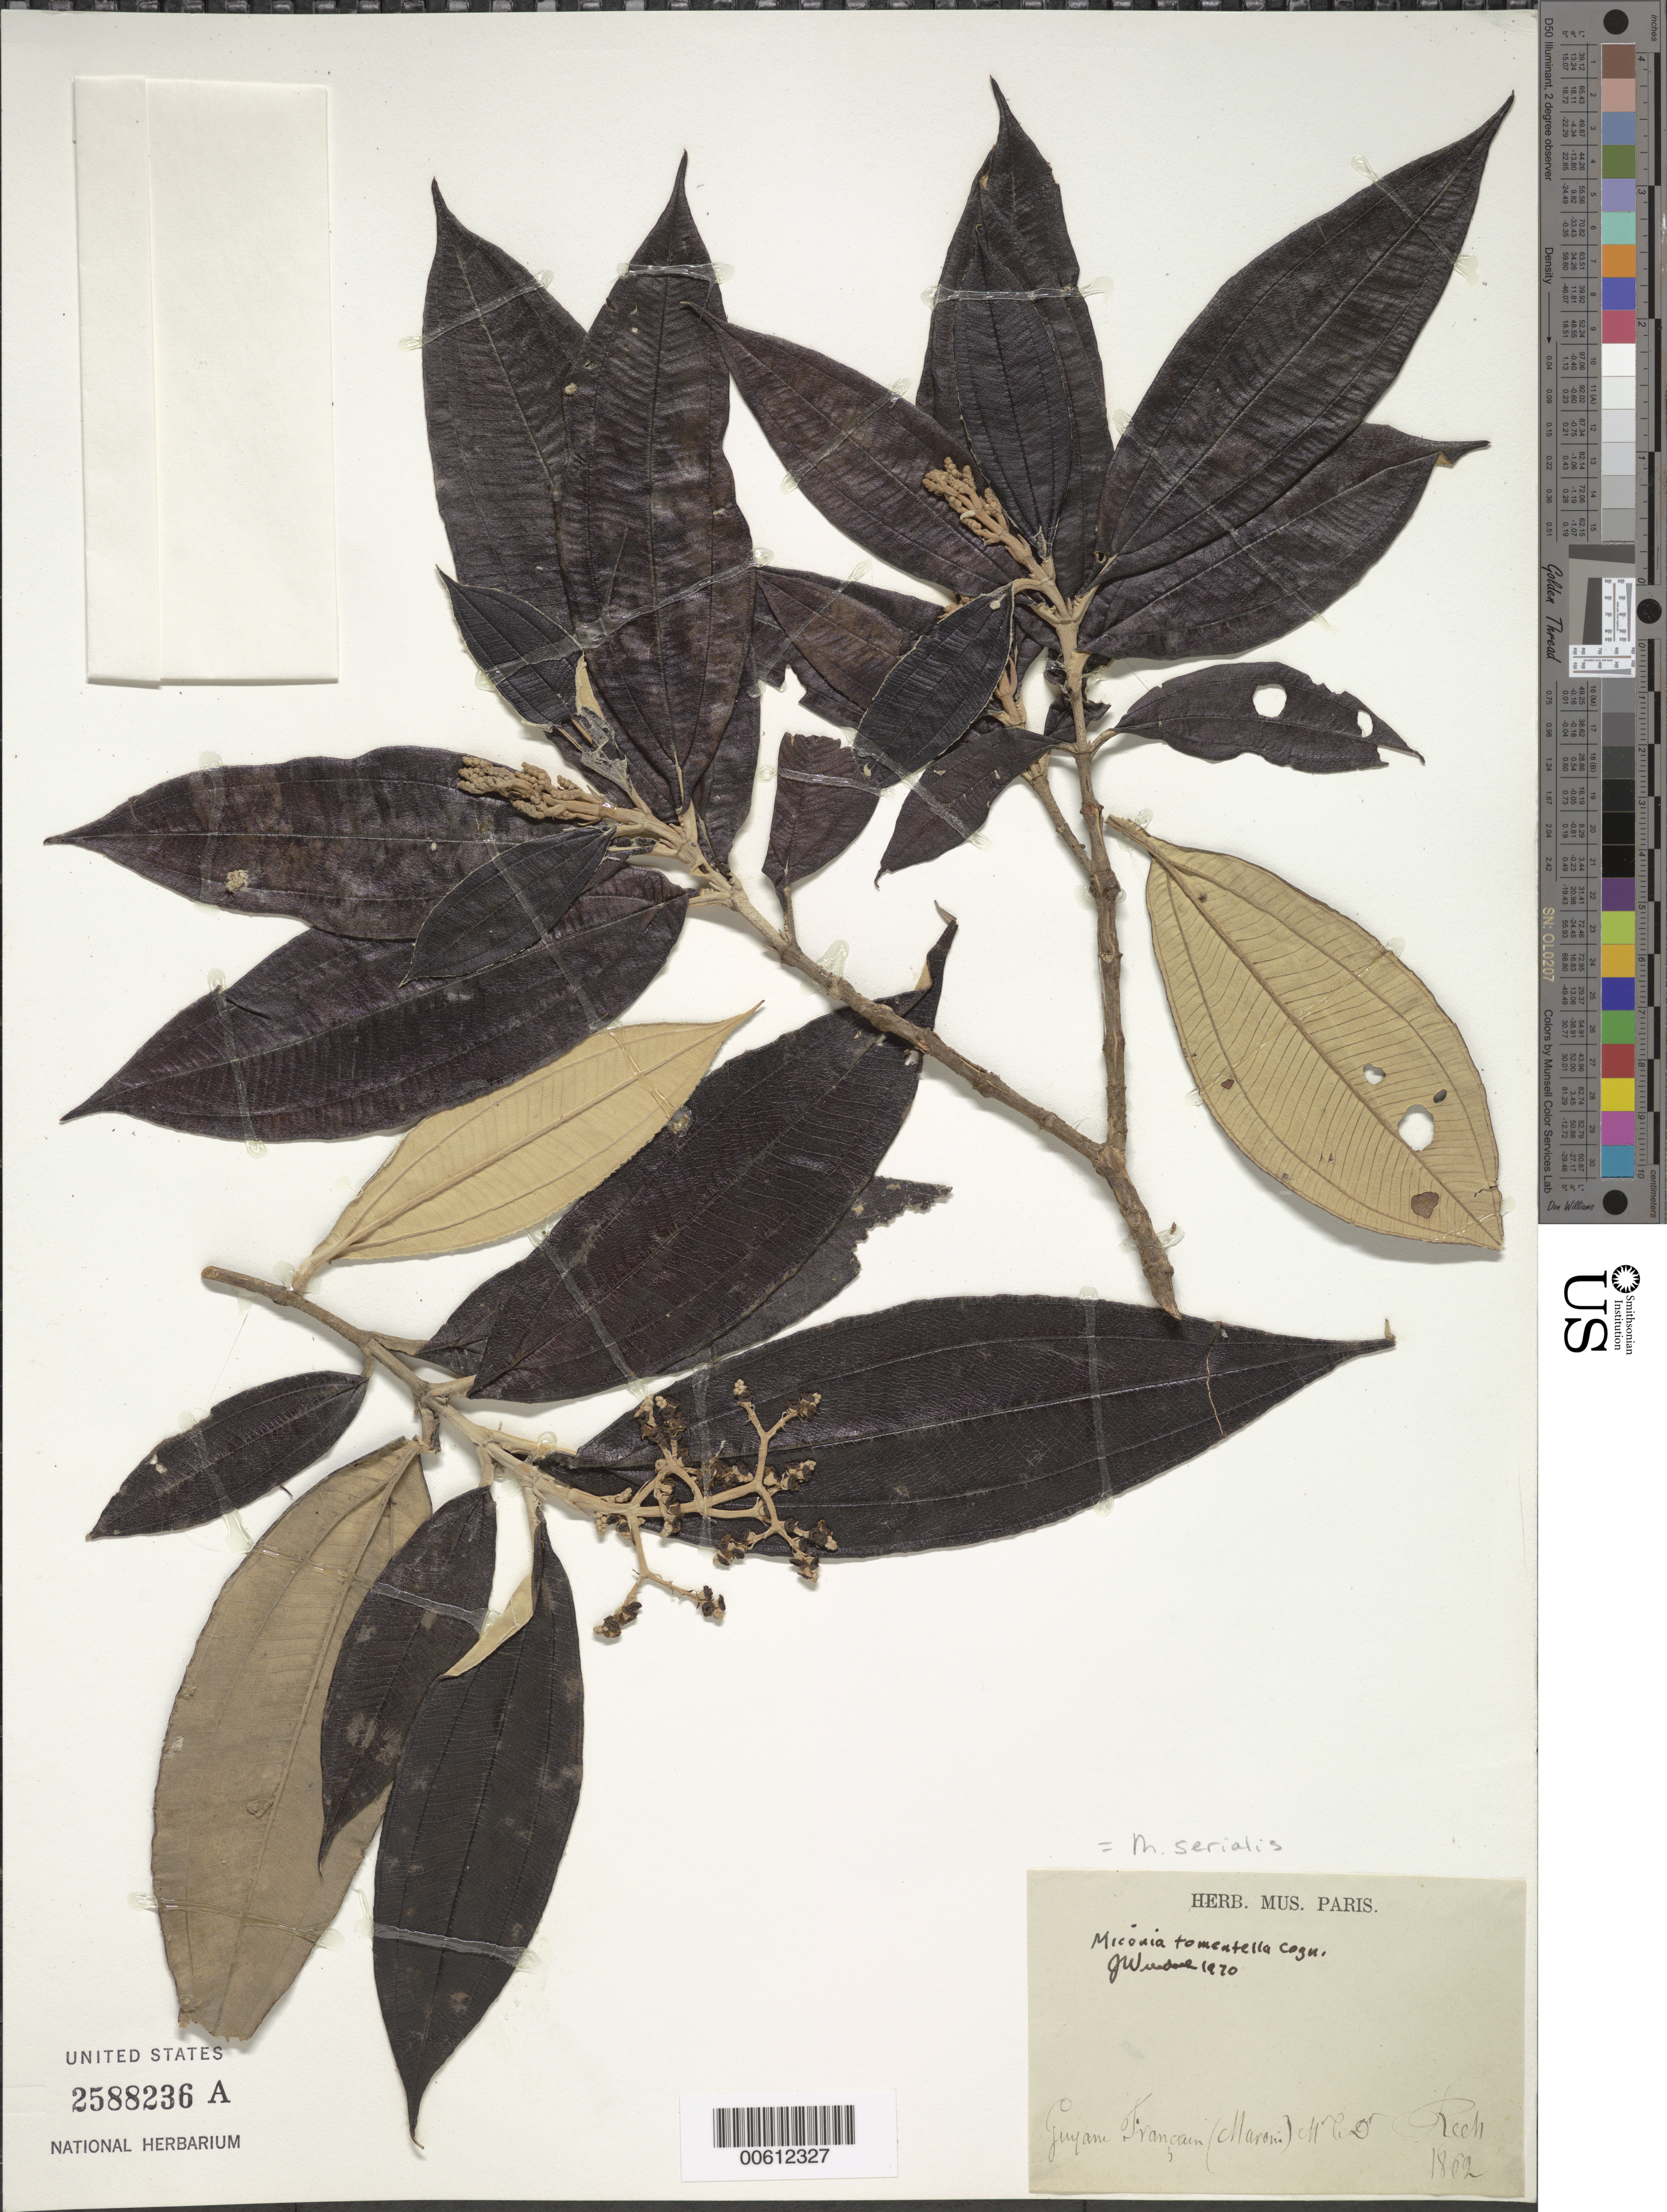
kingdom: Plantae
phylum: Tracheophyta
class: Magnoliopsida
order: Myrtales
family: Melastomataceae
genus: Miconia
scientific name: Miconia serialis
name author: DC.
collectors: Rech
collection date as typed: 1862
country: French Guiana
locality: Maroni R.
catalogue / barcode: US 2588236A